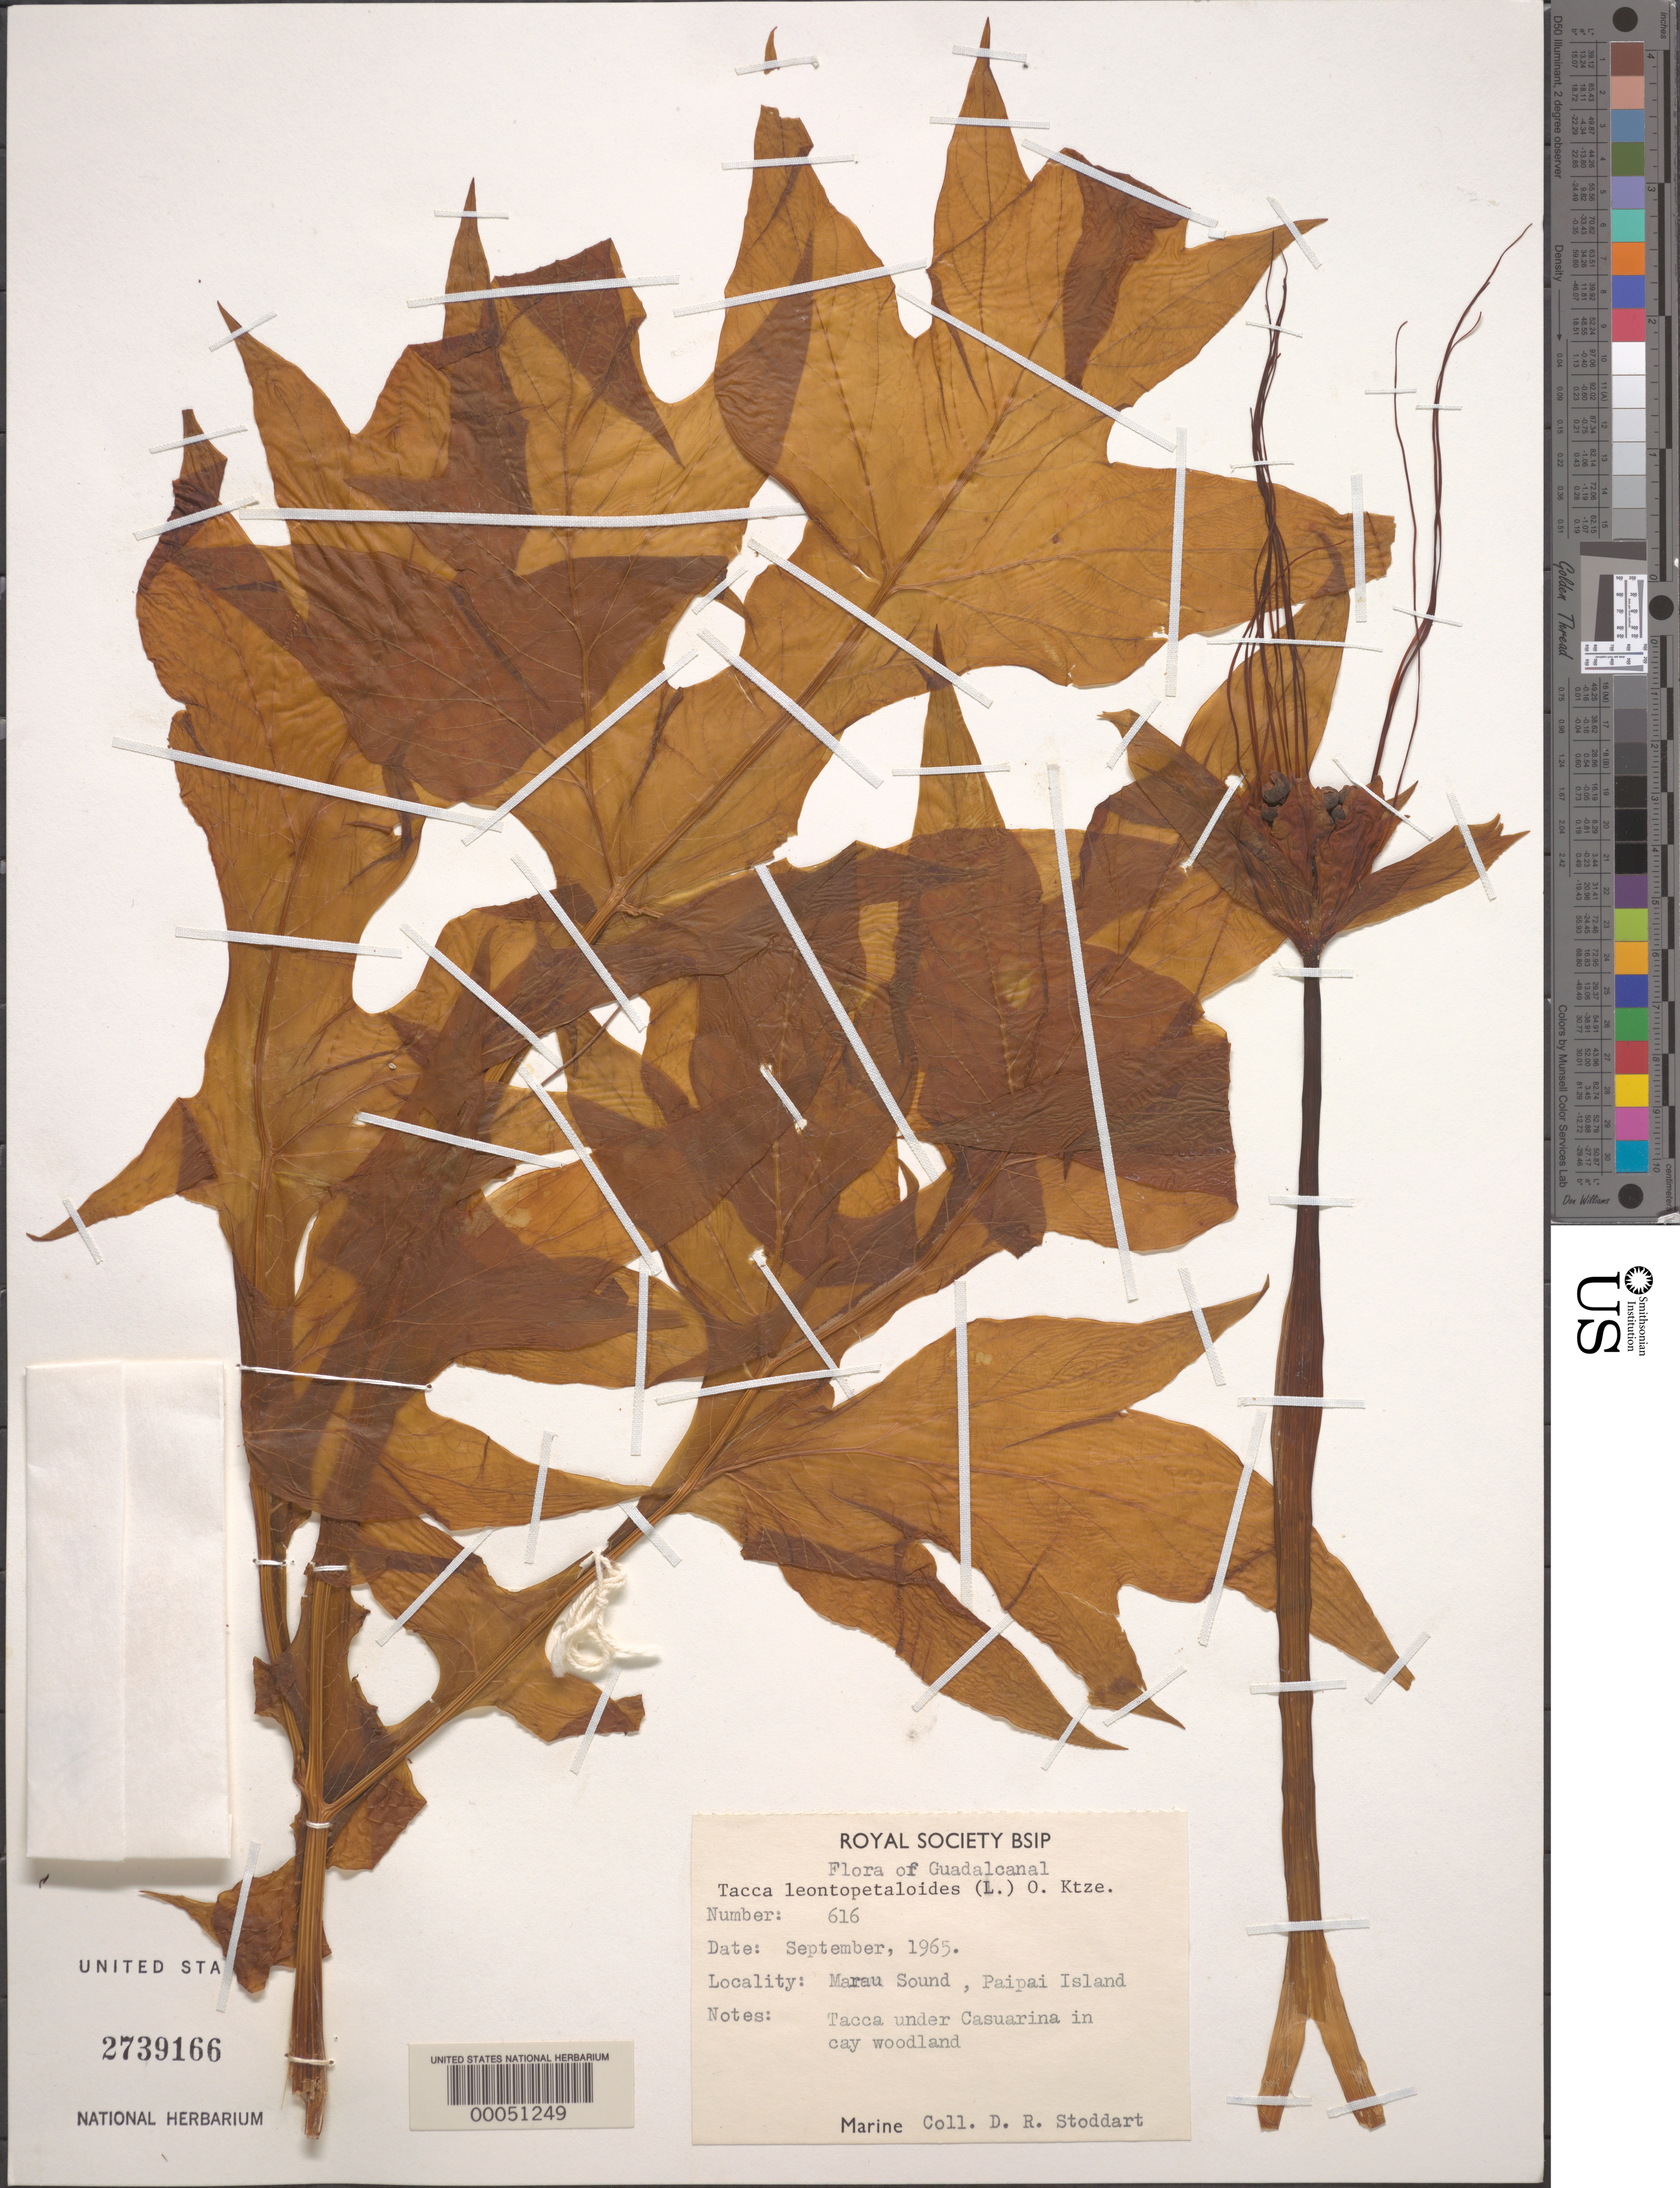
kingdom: Plantae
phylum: Tracheophyta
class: Liliopsida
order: Dioscoreales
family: Dioscoreaceae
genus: Tacca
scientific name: Tacca leontopetaloides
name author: (L.) Kuntze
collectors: D. R. Stoddart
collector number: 616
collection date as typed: Sep 1965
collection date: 1965-09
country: Solomon Islands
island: Paipai Reef ?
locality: Paipai Island, Marau Sound. [Paipai Island = Paipai Reef?]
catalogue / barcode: US 2739166